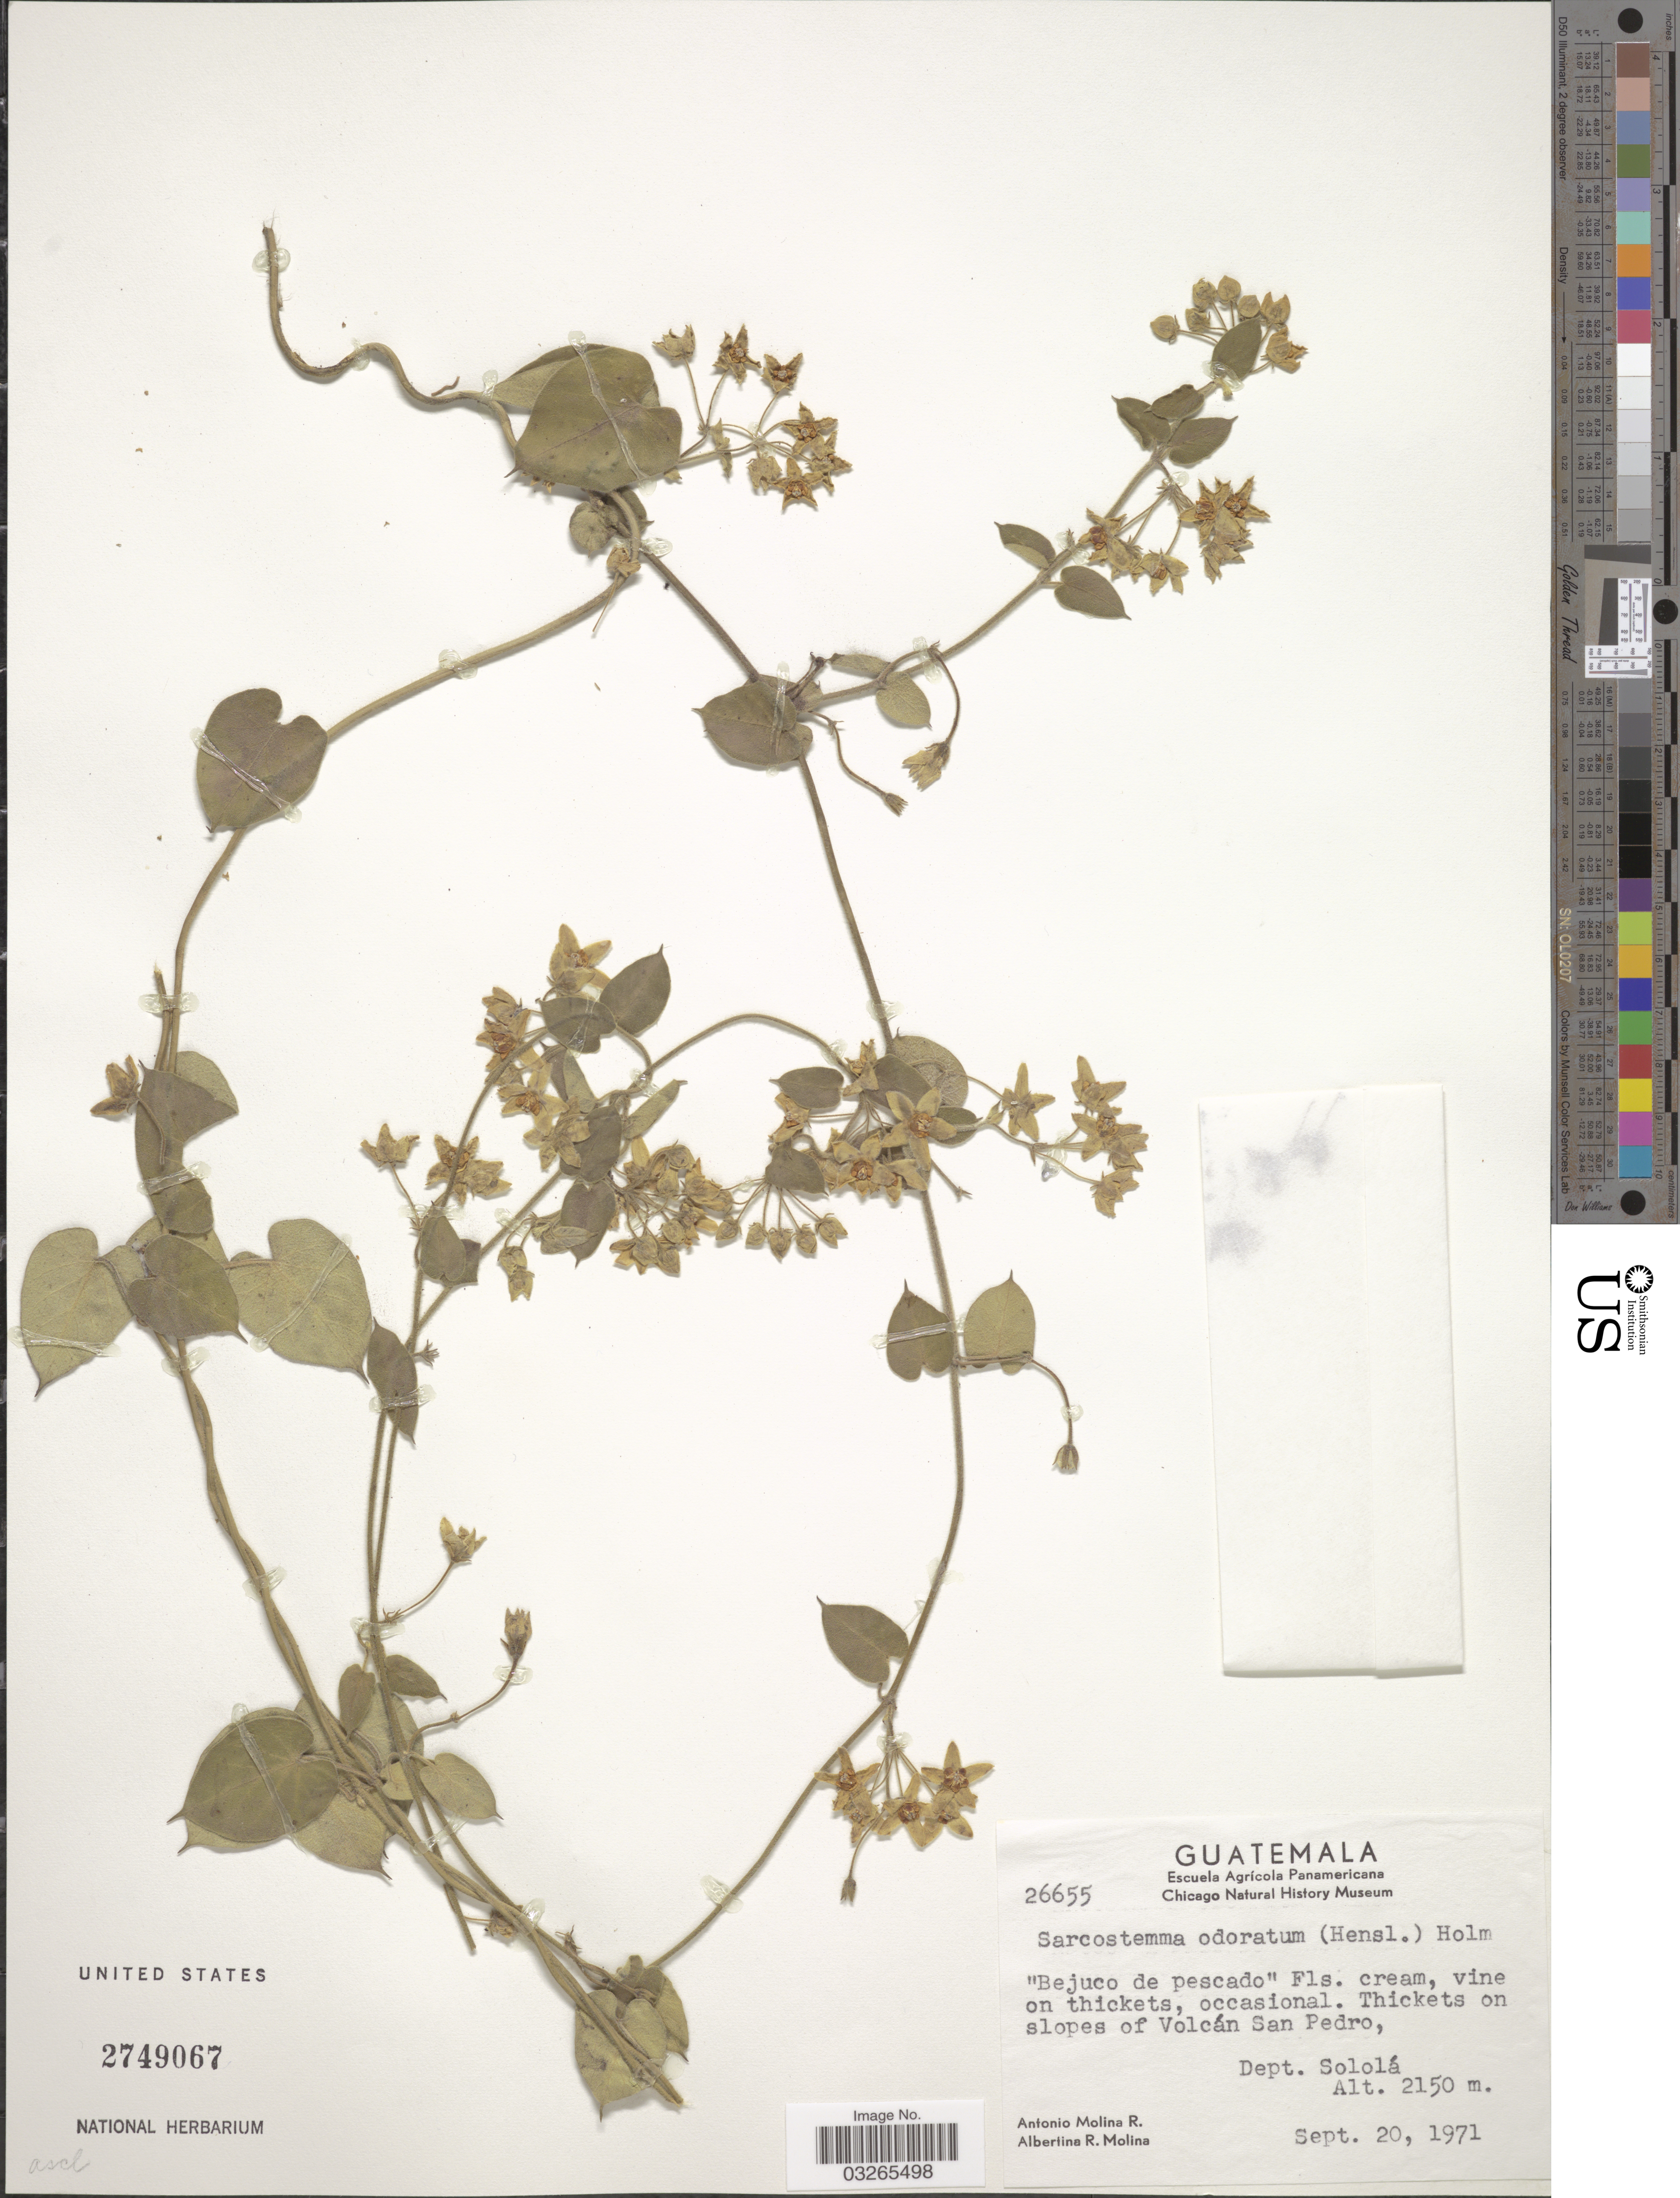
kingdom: Plantae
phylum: Tracheophyta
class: Magnoliopsida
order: Gentianales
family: Apocynaceae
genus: Sarcostemma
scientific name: Sarcostemma odoratum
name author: (Hemsl.) R.W. Holm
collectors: A. Molina R. & A. R. Molina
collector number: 26655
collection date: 1971-09-20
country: Guatemala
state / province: Sololá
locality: Thickets on slopes of Volcán San Pedro, Dept. Sololá.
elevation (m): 2150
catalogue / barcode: US 2749067